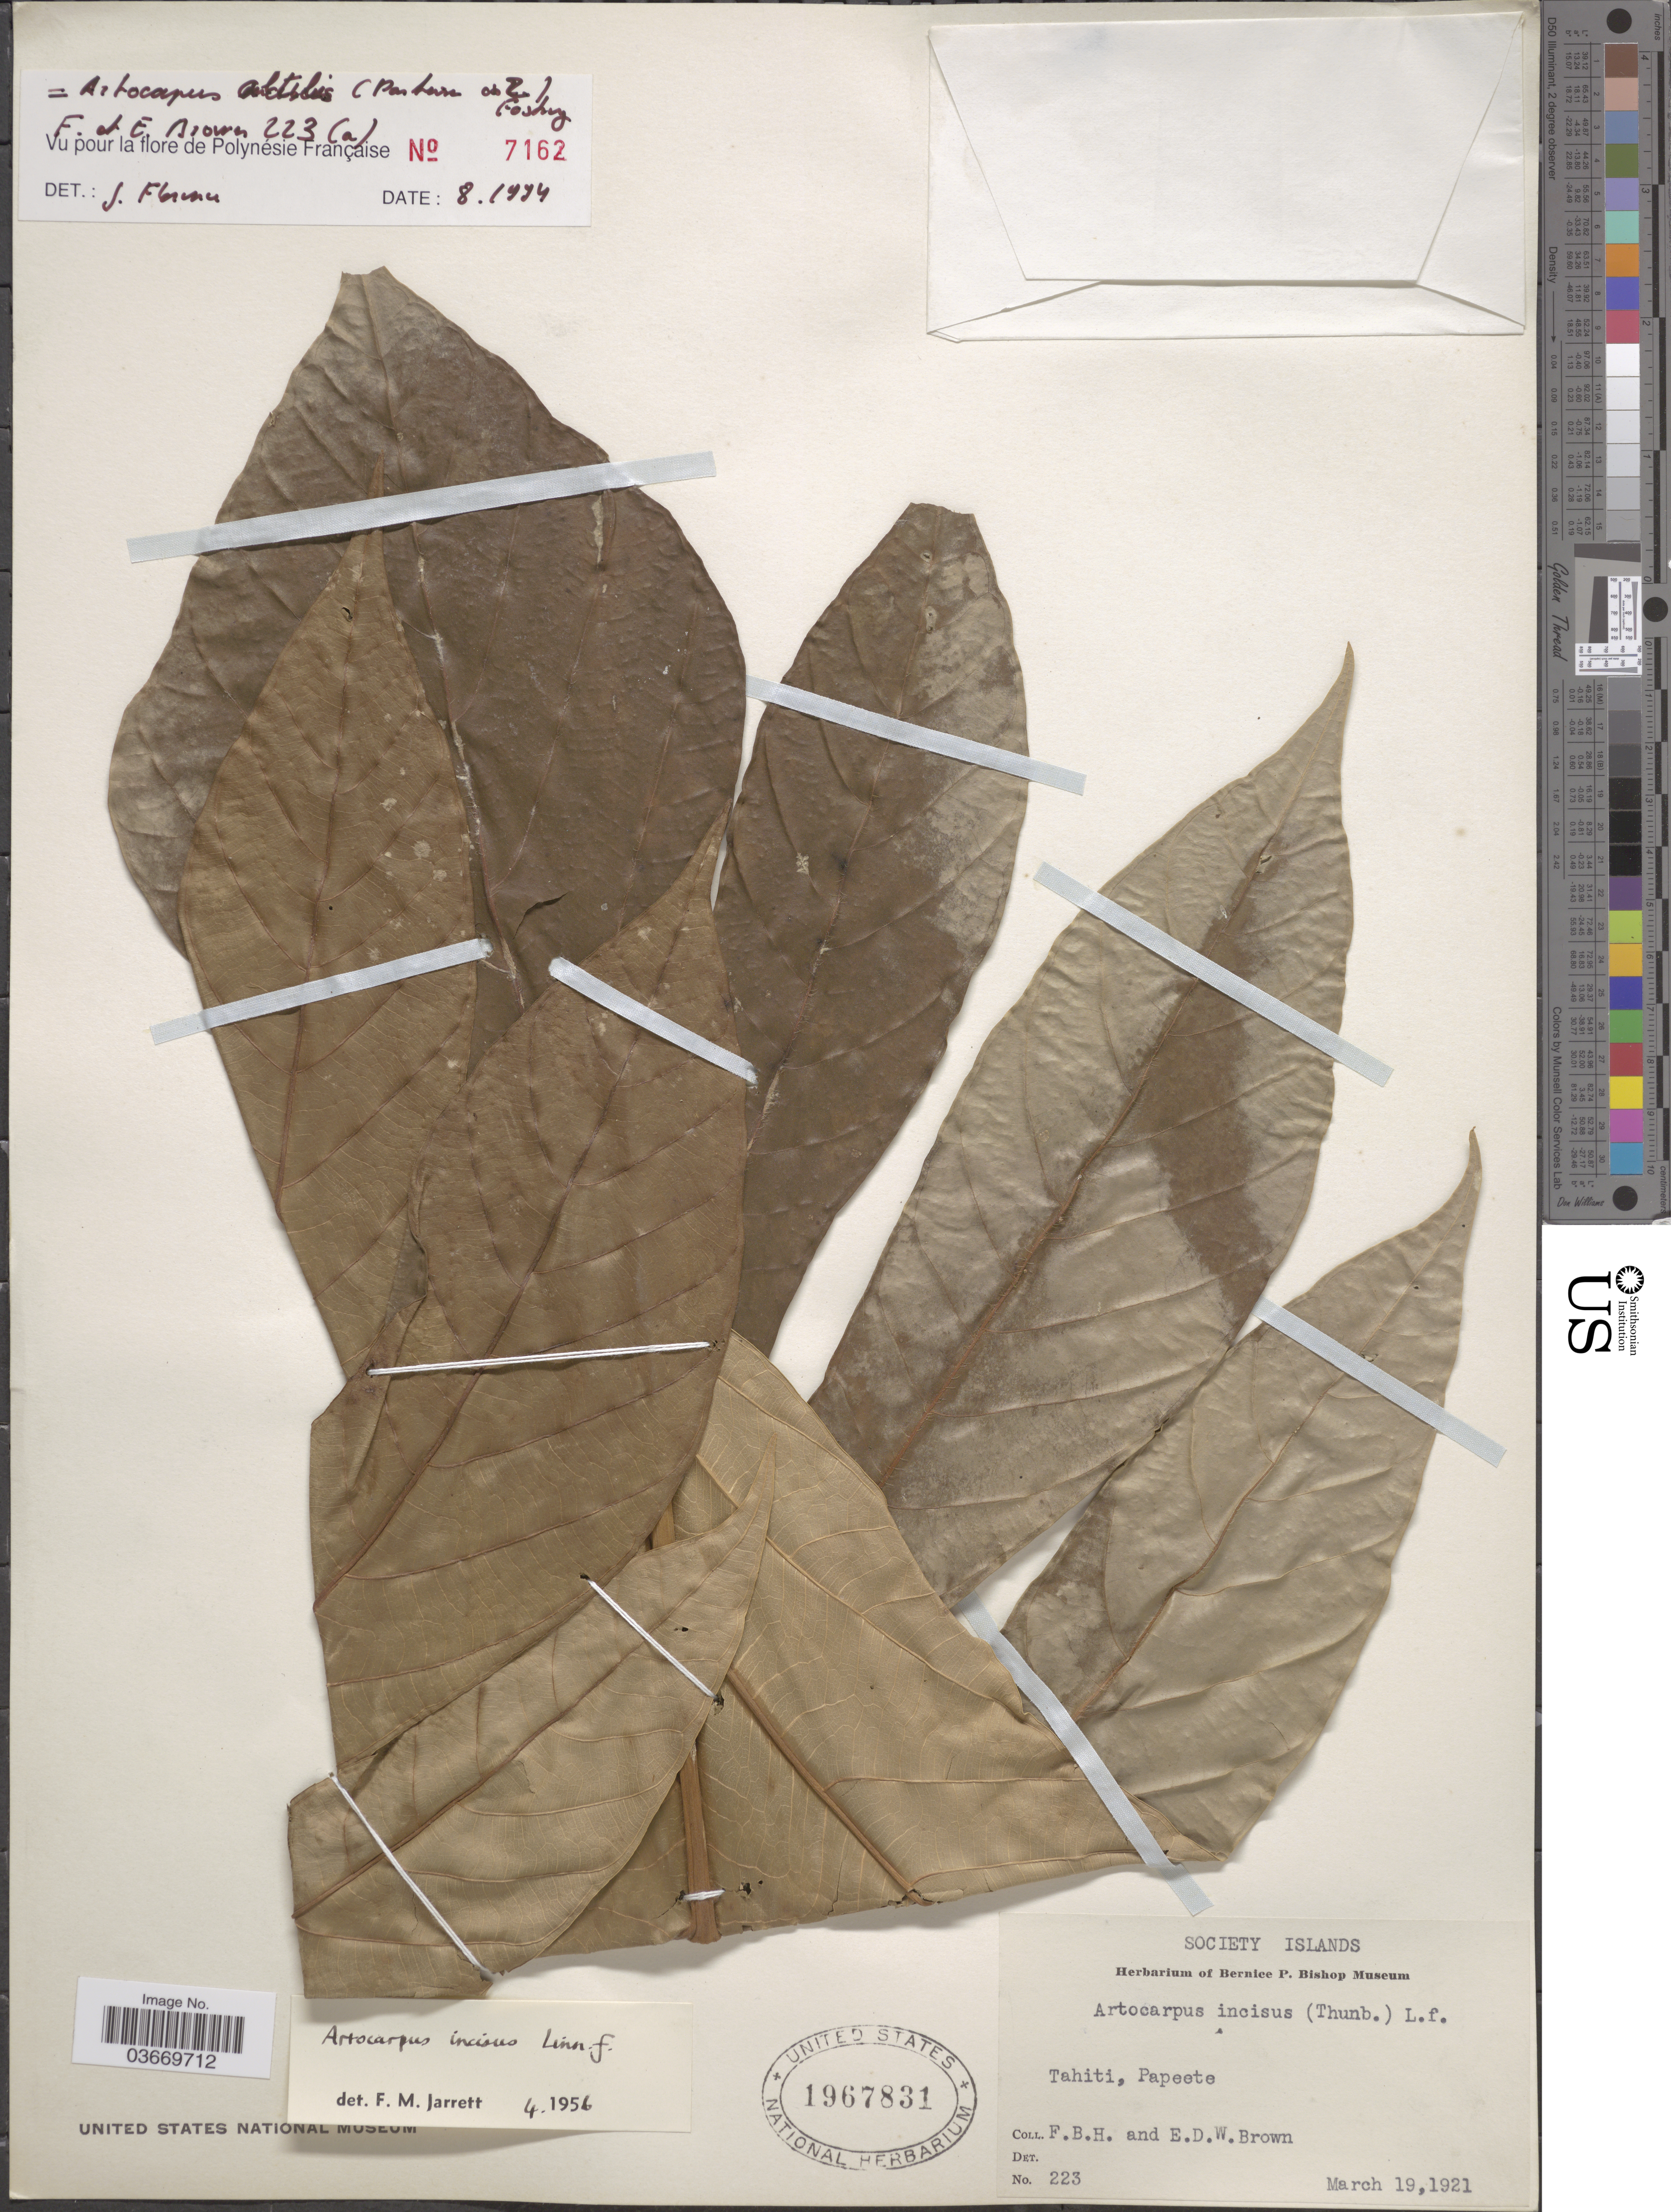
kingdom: Plantae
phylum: Tracheophyta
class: Magnoliopsida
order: Rosales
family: Moraceae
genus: Artocarpus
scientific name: Artocarpus altilis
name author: (Parkinson) Fosberg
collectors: F. Brown & E. Brown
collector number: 223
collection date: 1921-03-19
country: French Polynesia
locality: Society Islands. Tahiti. Papeete.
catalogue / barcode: US 1967831